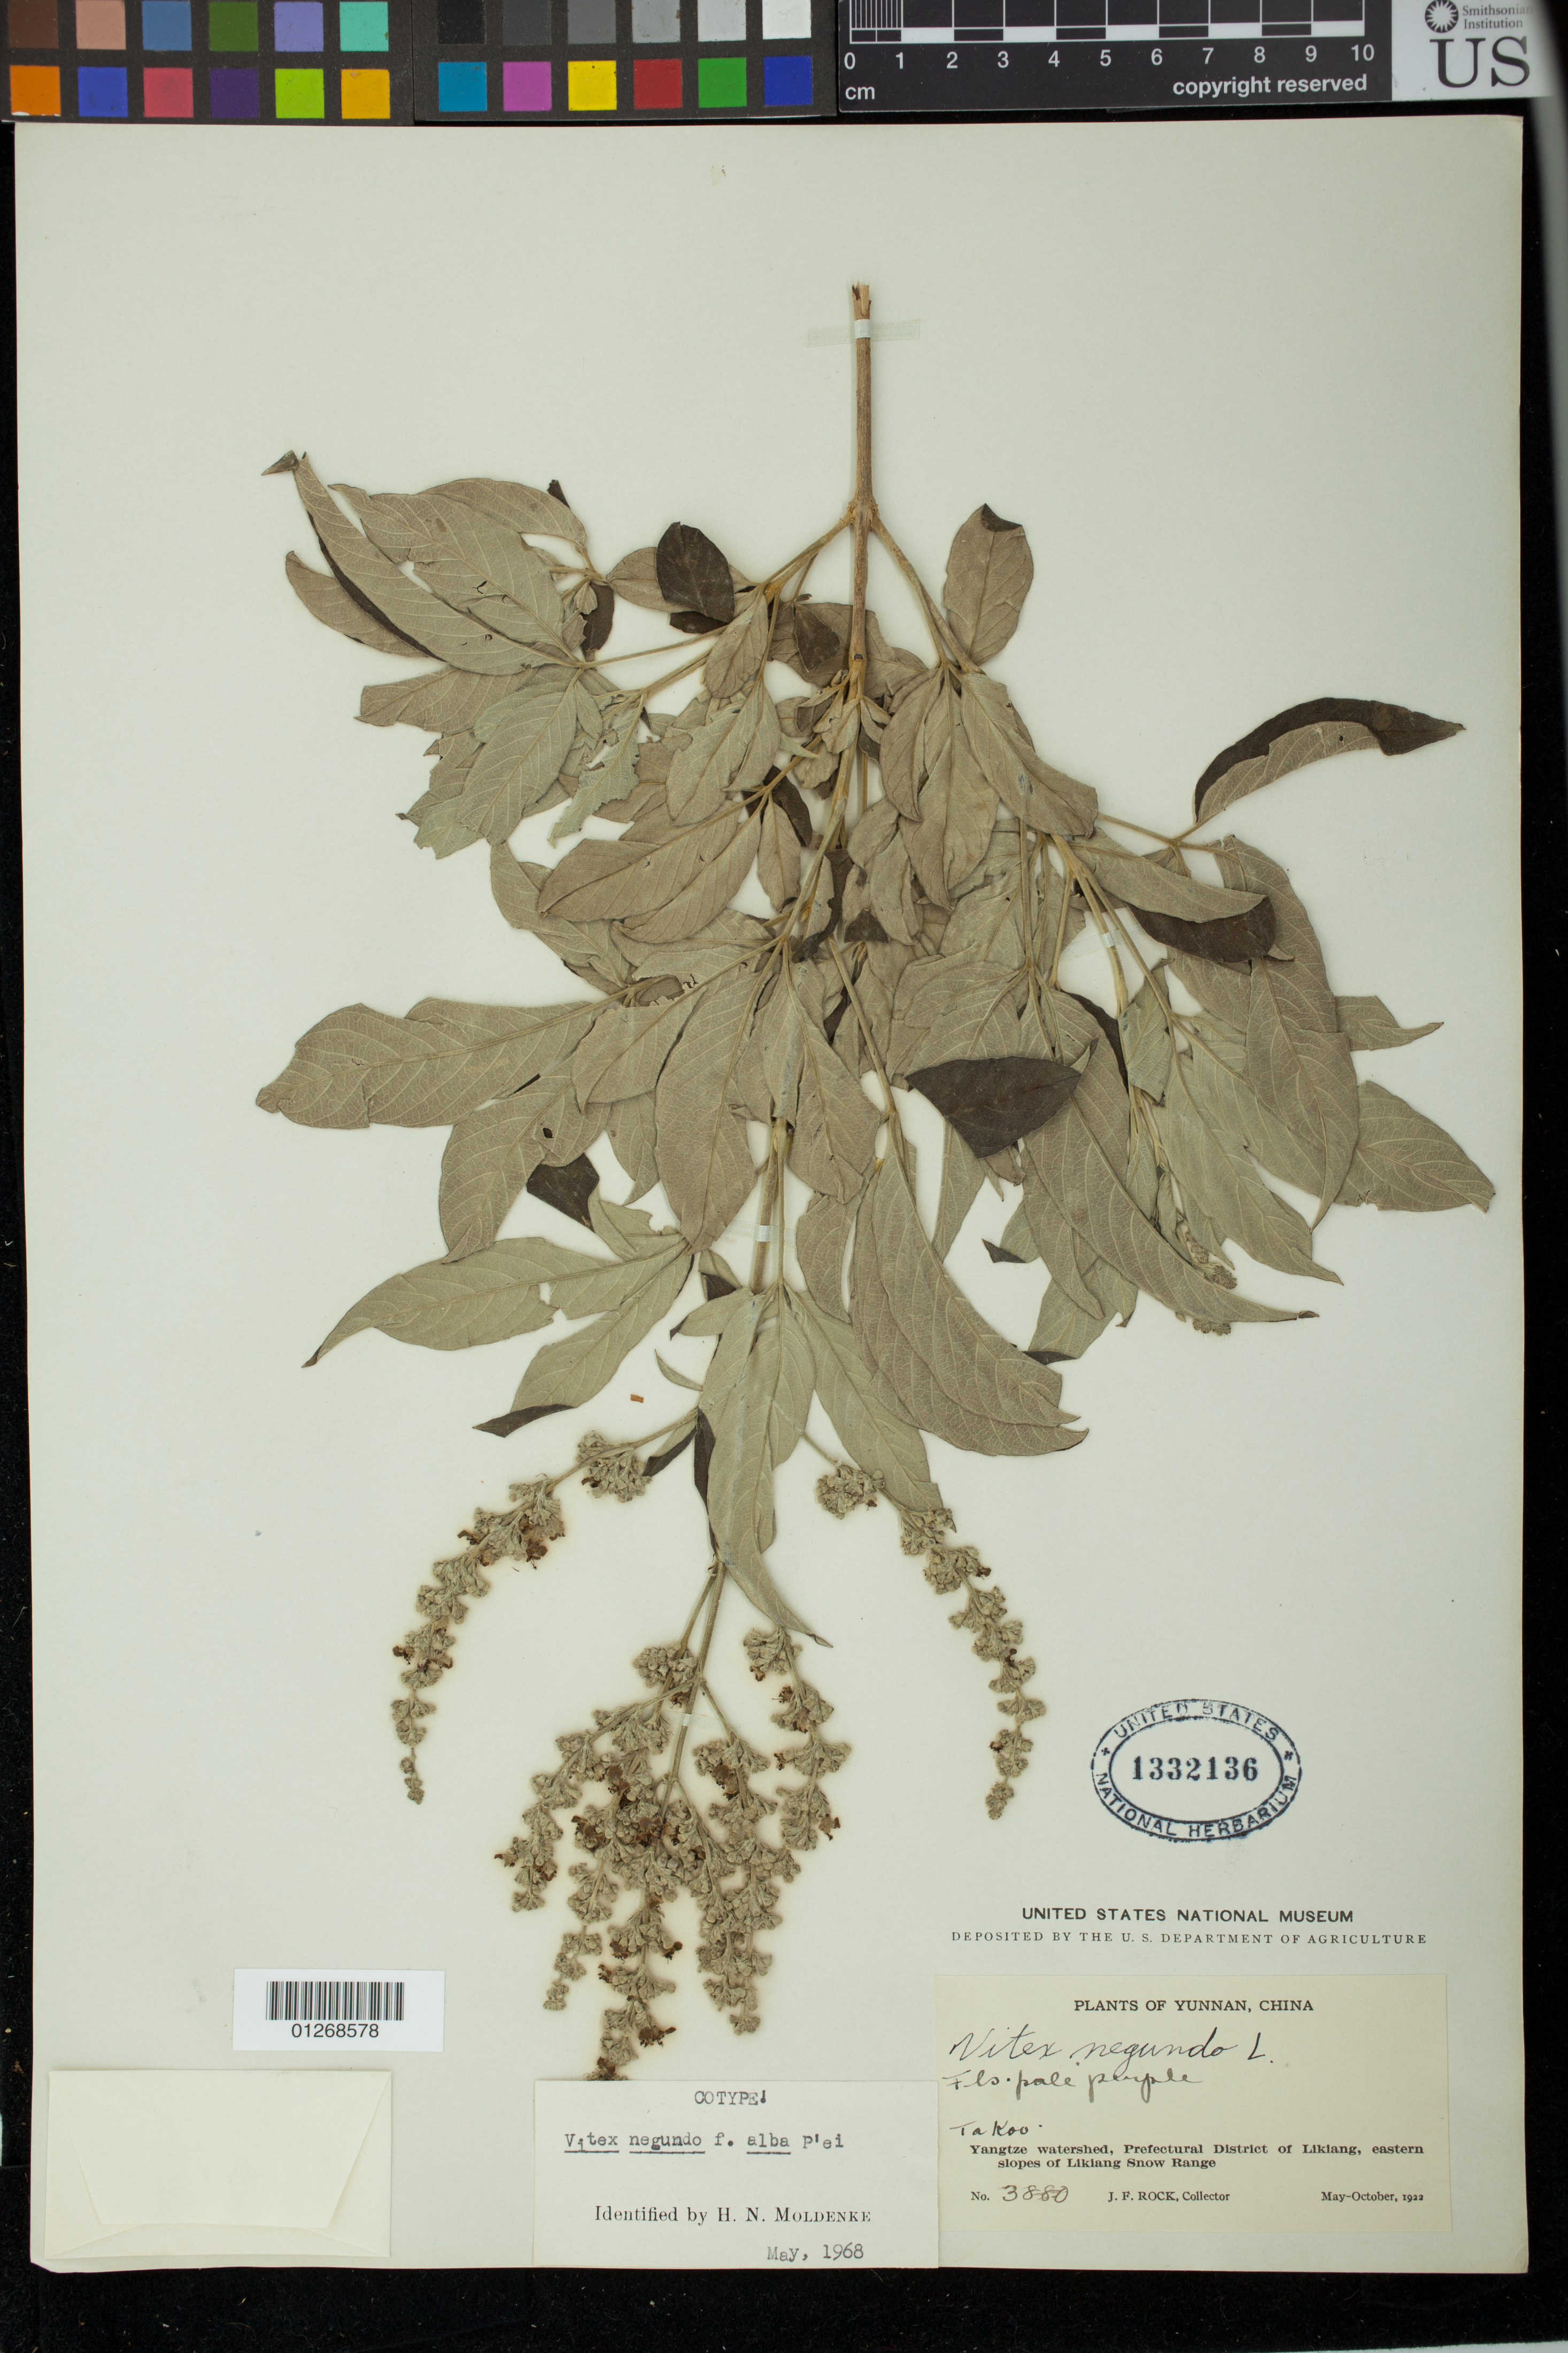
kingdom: Plantae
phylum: Tracheophyta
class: Magnoliopsida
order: Lamiales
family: Lamiaceae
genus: Vitex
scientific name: Vitex negundo f. alba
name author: C. P'ei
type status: Syntype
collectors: J. F. Rock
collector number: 3880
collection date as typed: May-October, 1922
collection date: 1922-05/1922-10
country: China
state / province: Yunnan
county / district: Likiang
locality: Yangtze watershed, Prefectural District of Likiang, eastern slope of Likiang Snow Range.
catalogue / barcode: US 1332136